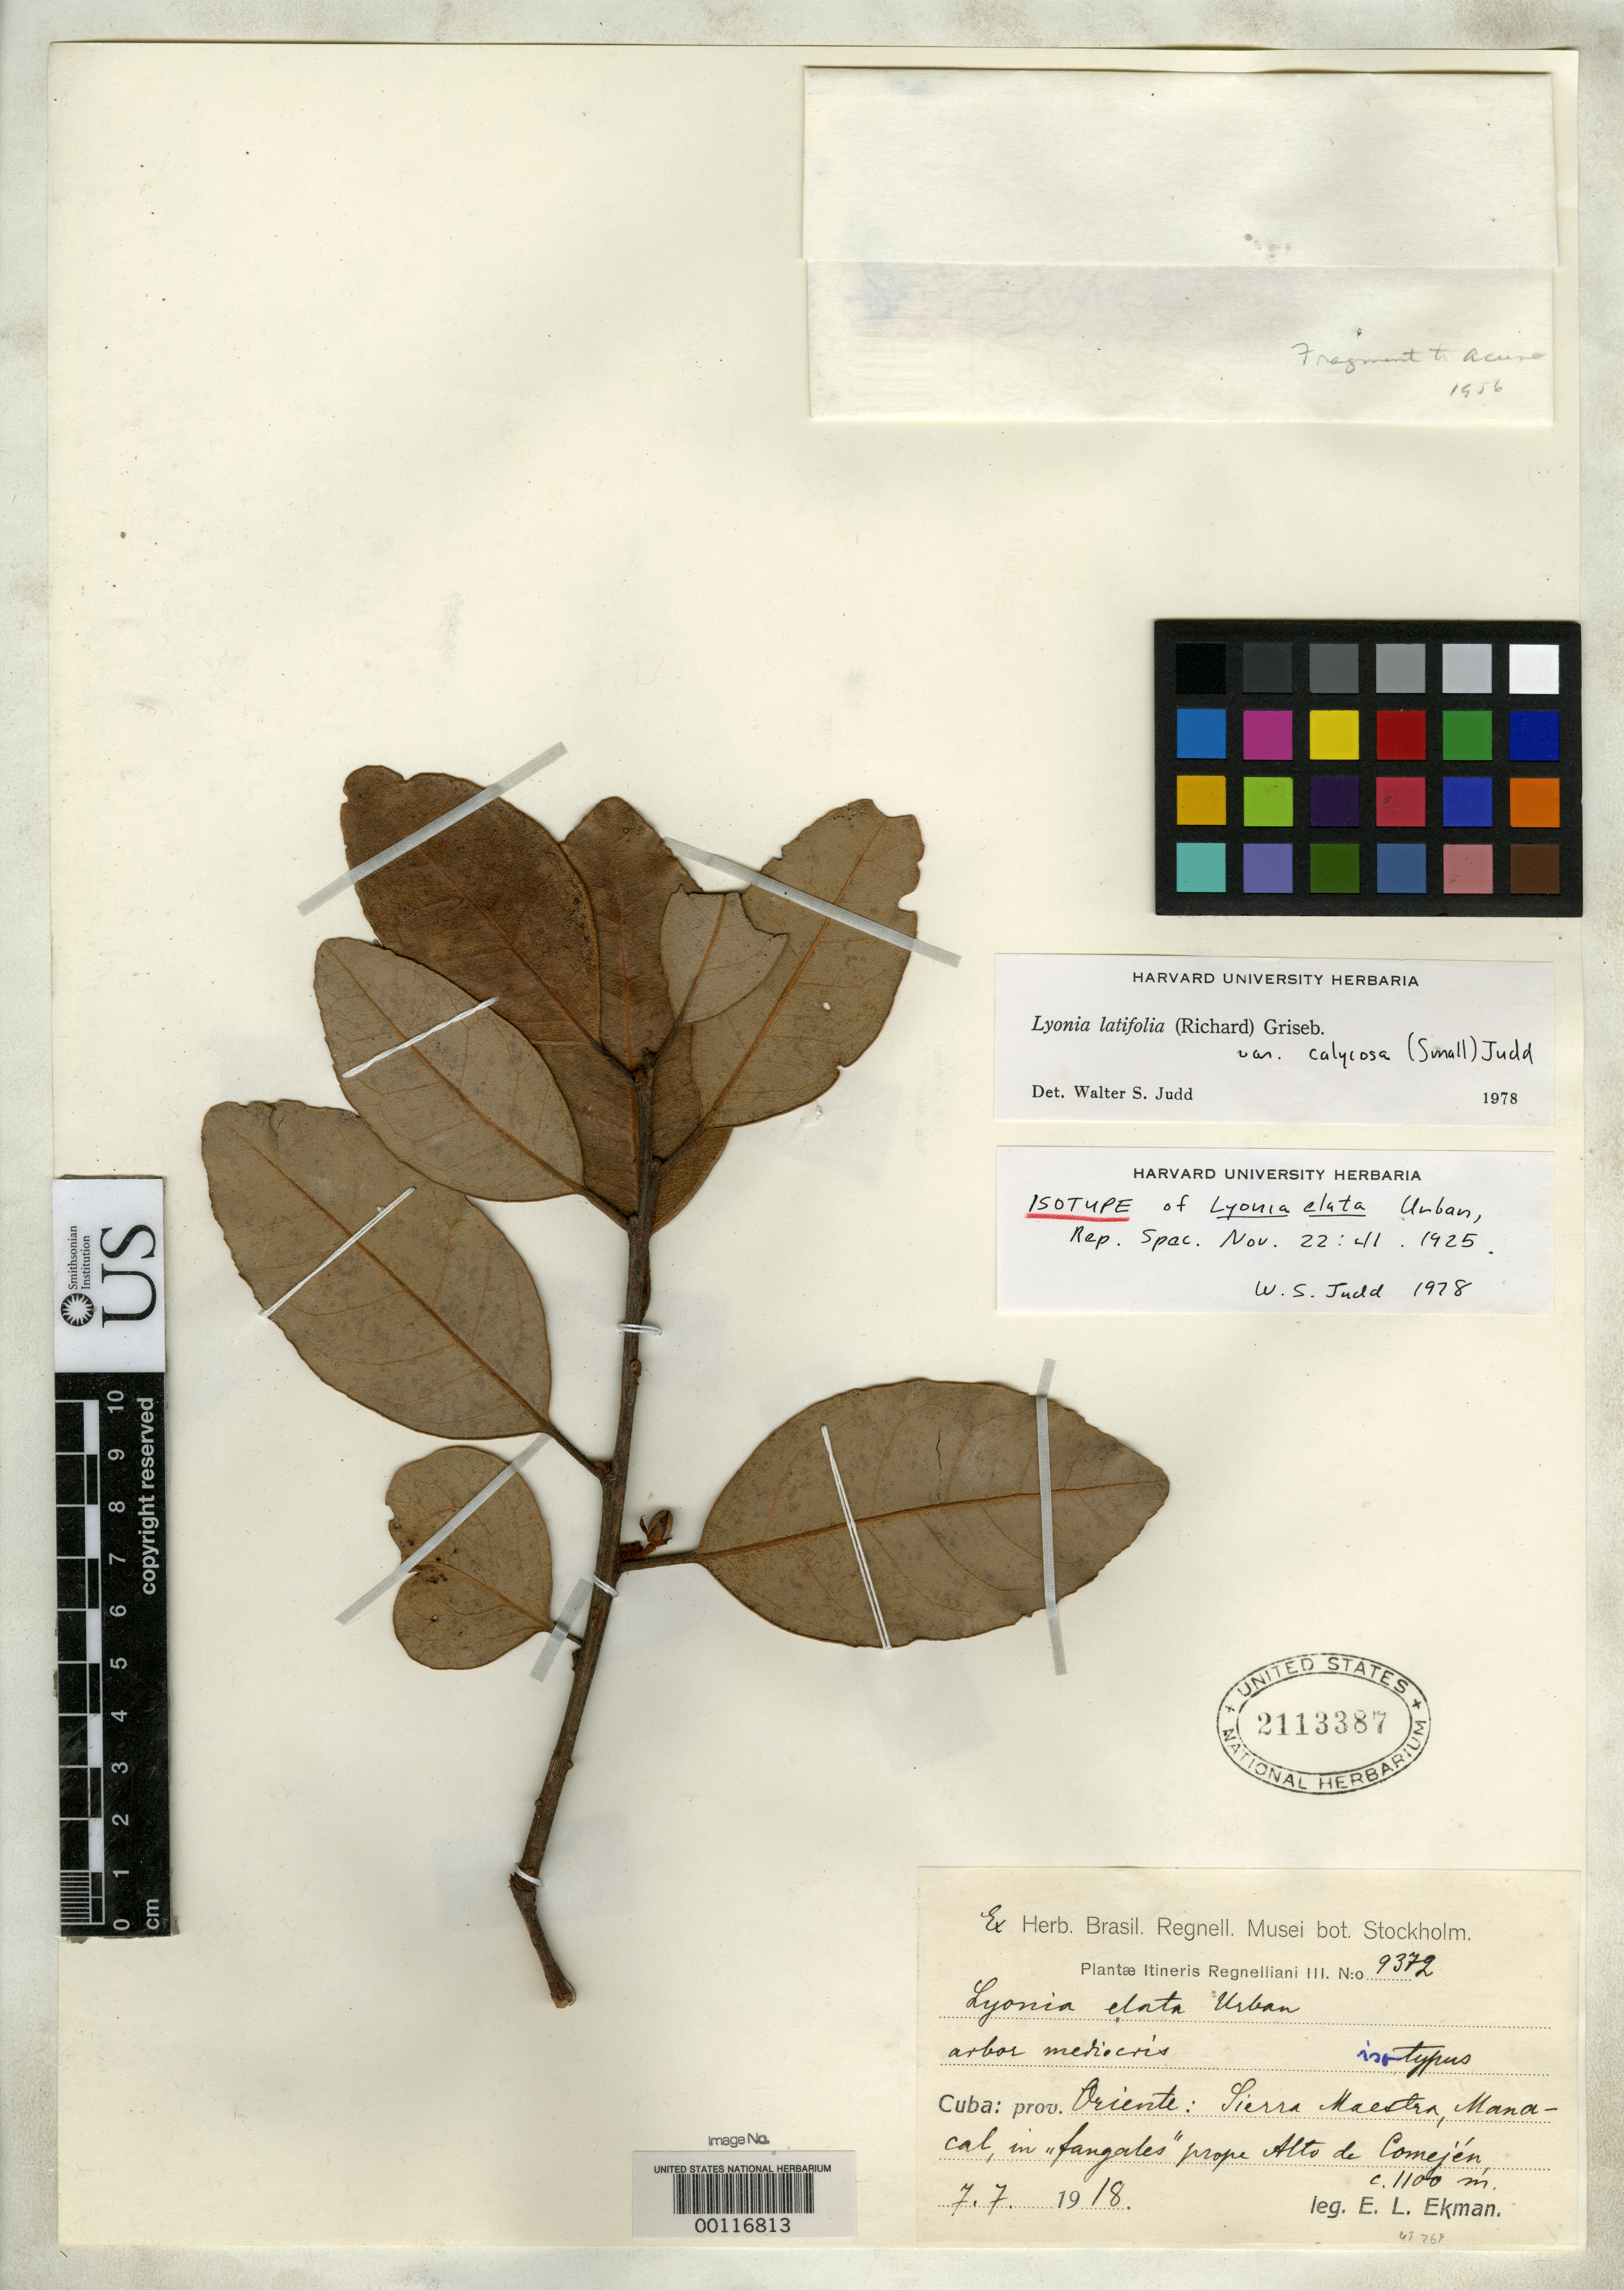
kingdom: Plantae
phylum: Tracheophyta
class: Magnoliopsida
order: Ericales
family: Ericaceae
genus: Lyonia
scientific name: Lyonia elata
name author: Urb.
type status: Isotype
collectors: E. L. Ekman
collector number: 9372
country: Cuba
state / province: Oriente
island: Greater Antilles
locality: Sierra Maestra prope Manacal, Alto de Comejen.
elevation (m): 1100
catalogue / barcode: US 2113387